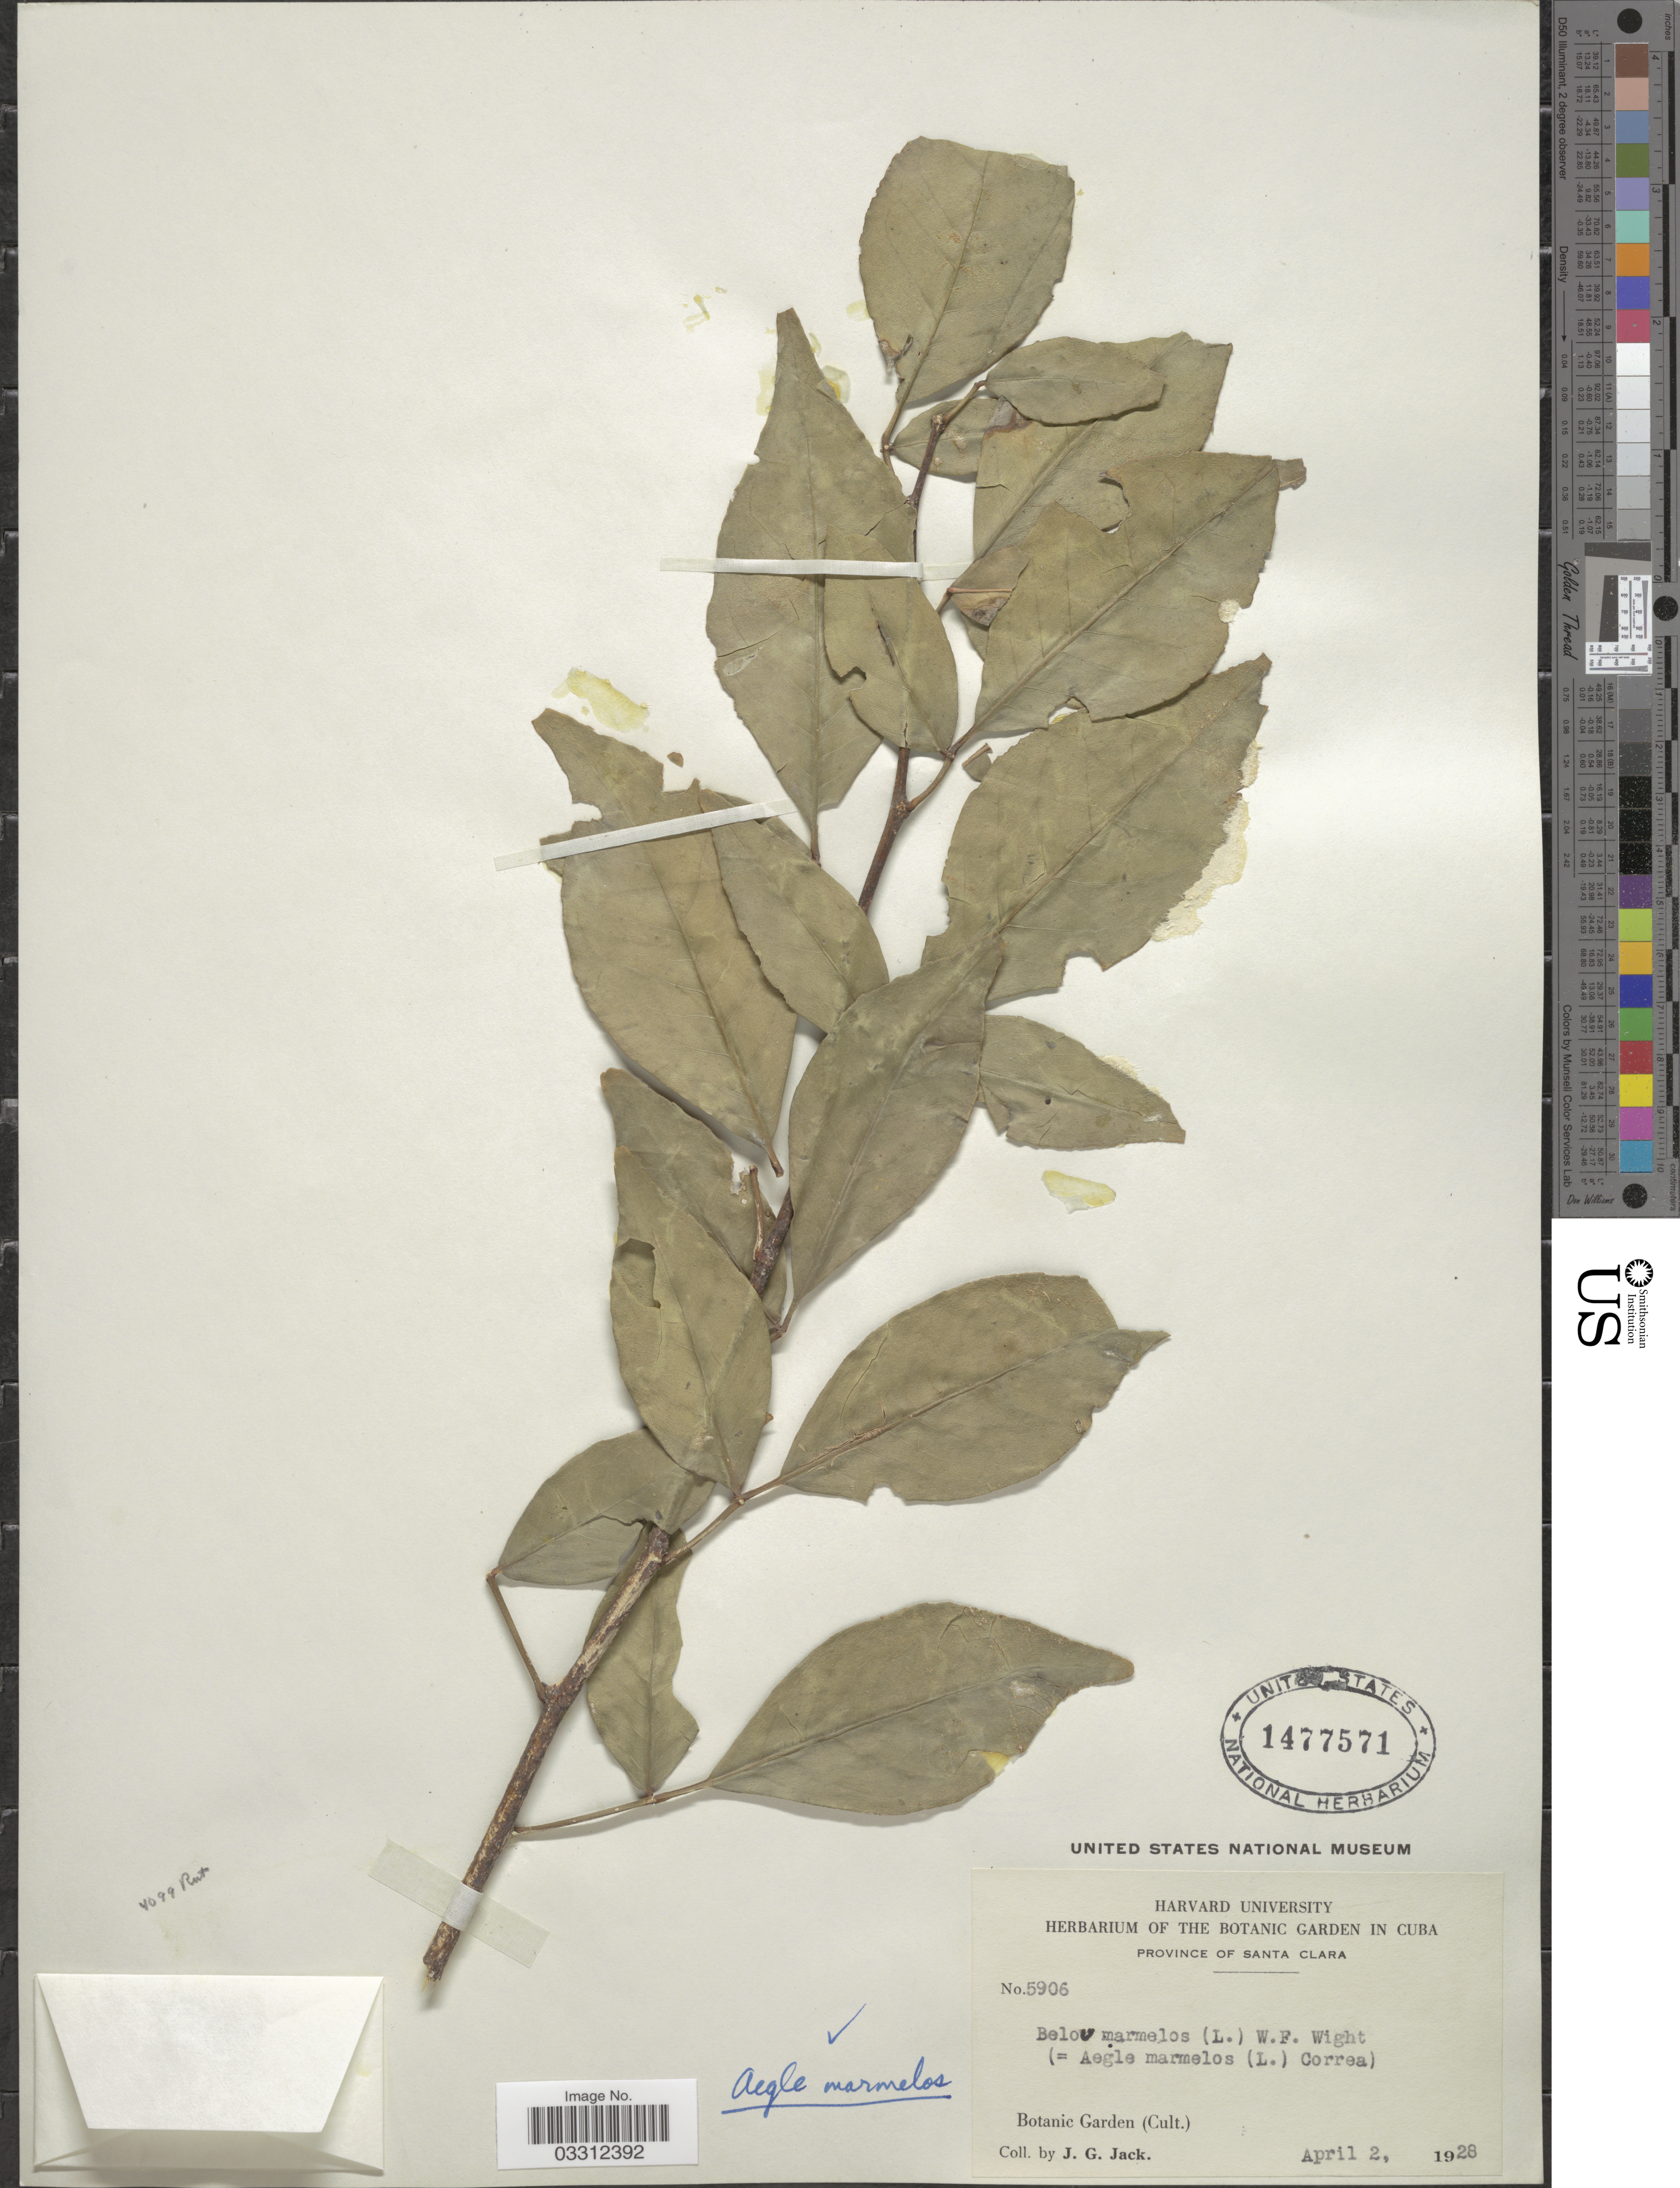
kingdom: Plantae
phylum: Tracheophyta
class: Magnoliopsida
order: Sapindales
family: Rutaceae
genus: Aegle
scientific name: Aegle marmelos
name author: (L.) Corrêa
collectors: J. G. Jack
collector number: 5906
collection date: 1928-04-02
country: Cuba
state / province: Las Villas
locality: Province of Santa Clara. Botanic Garden.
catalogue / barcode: US 1477571